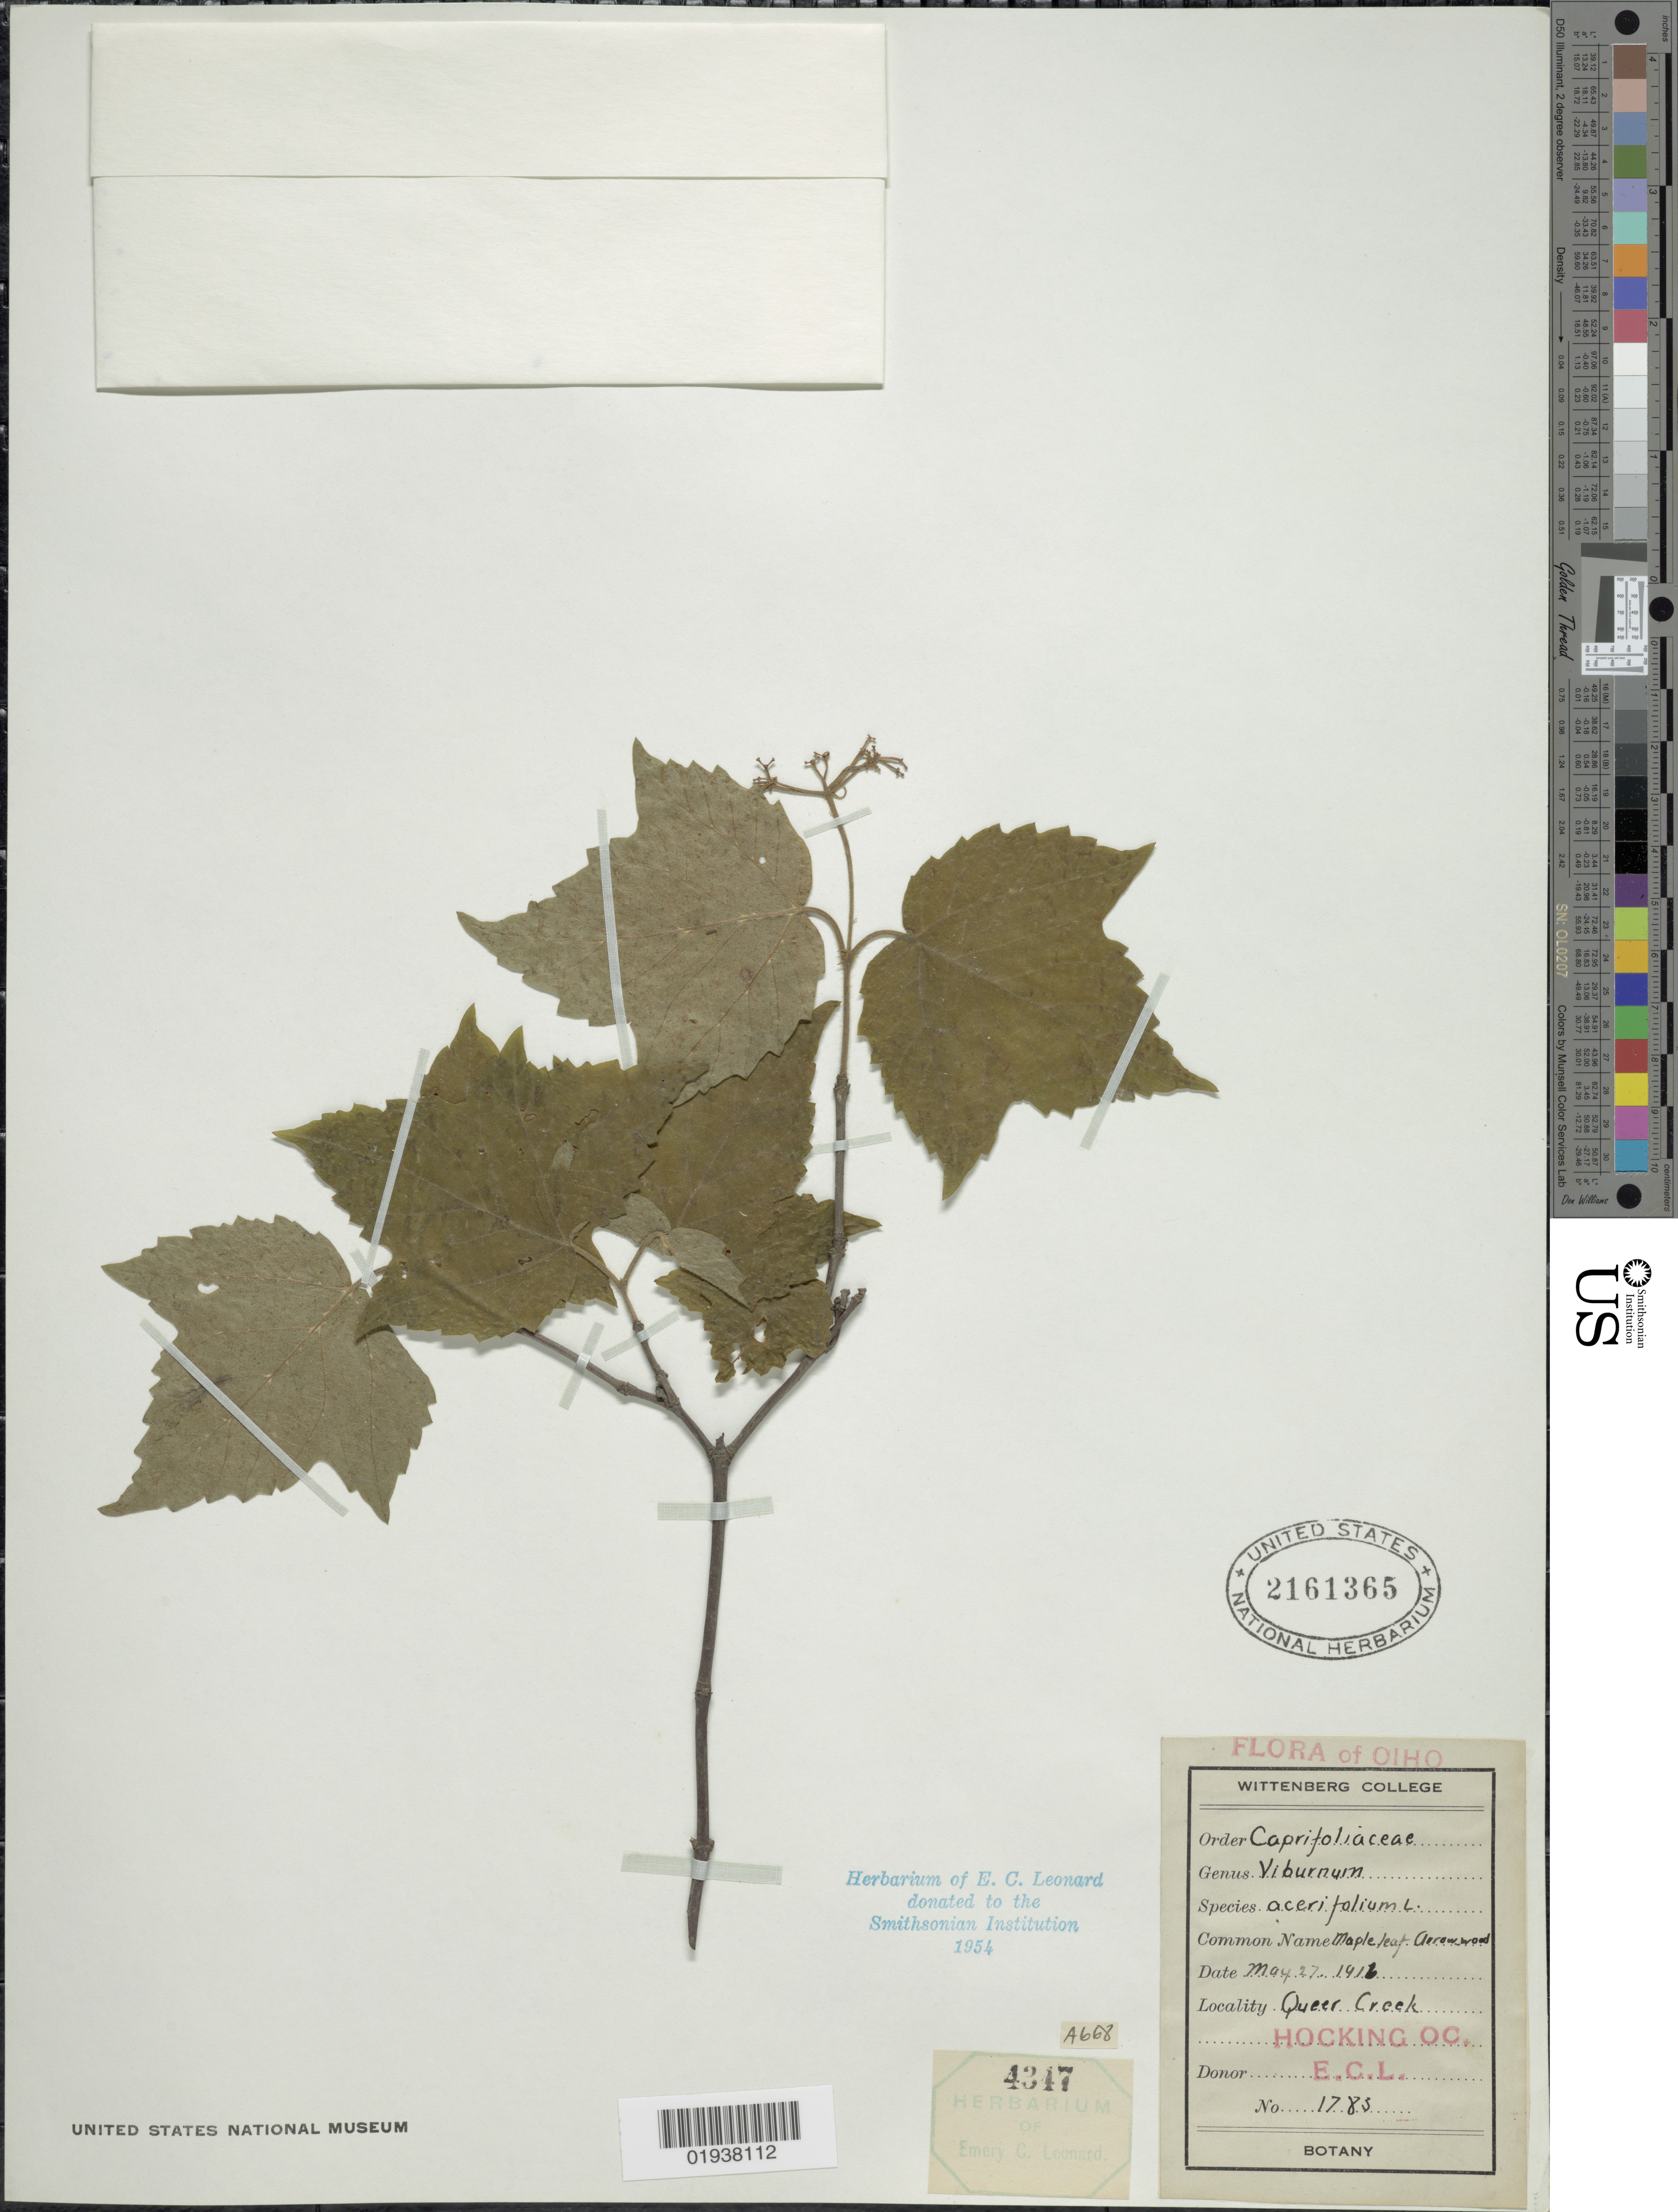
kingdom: Plantae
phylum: Tracheophyta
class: Magnoliopsida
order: Dipsacales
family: Viburnaceae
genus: Viburnum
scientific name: Viburnum acerifolium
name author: L.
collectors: E. C. Leonard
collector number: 1783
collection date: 1916-05-27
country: United States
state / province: Ohio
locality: Ohio. Queer Creek, Hocking Oc.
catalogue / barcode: US 2161365